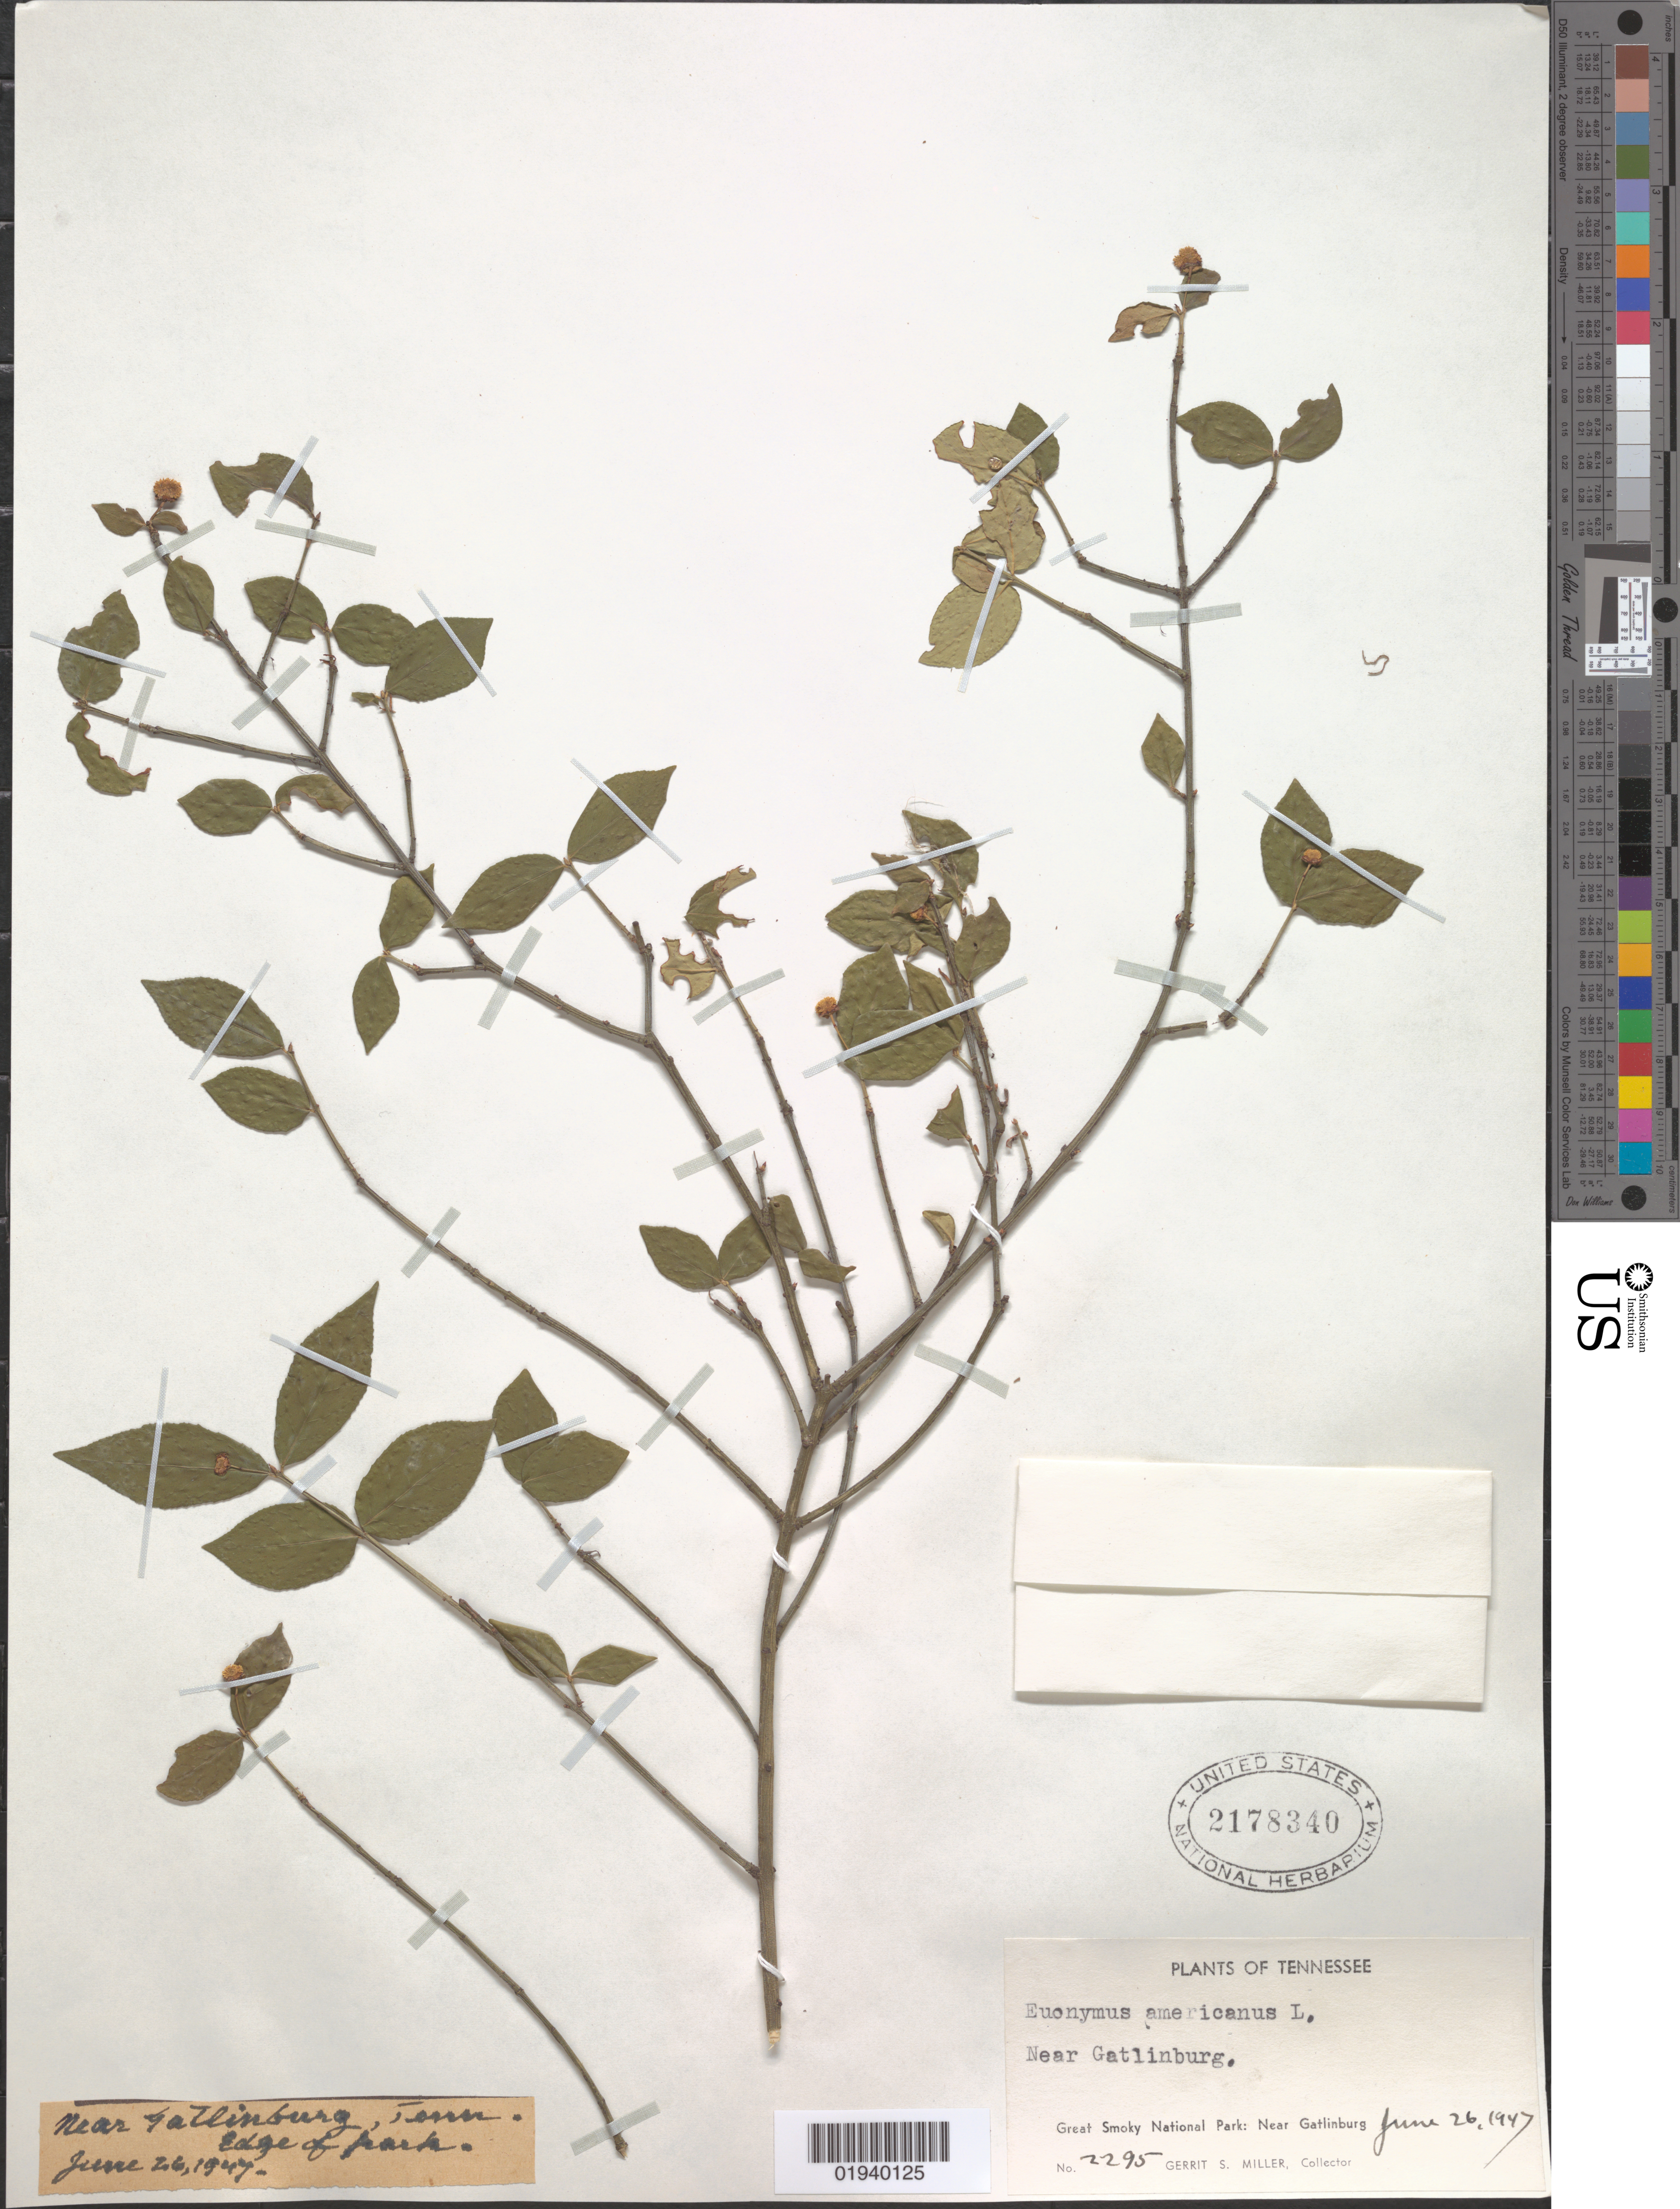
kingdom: Plantae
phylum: Tracheophyta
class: Magnoliopsida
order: Celastrales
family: Celastraceae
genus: Euonymus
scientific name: Euonymus americanus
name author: L.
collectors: G. S. Miller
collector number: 2295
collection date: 1947-06-26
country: United States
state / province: Tennessee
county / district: Sevier County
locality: Great Smoky National Park, near Gatlinburg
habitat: Edge of park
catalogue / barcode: US 2178340